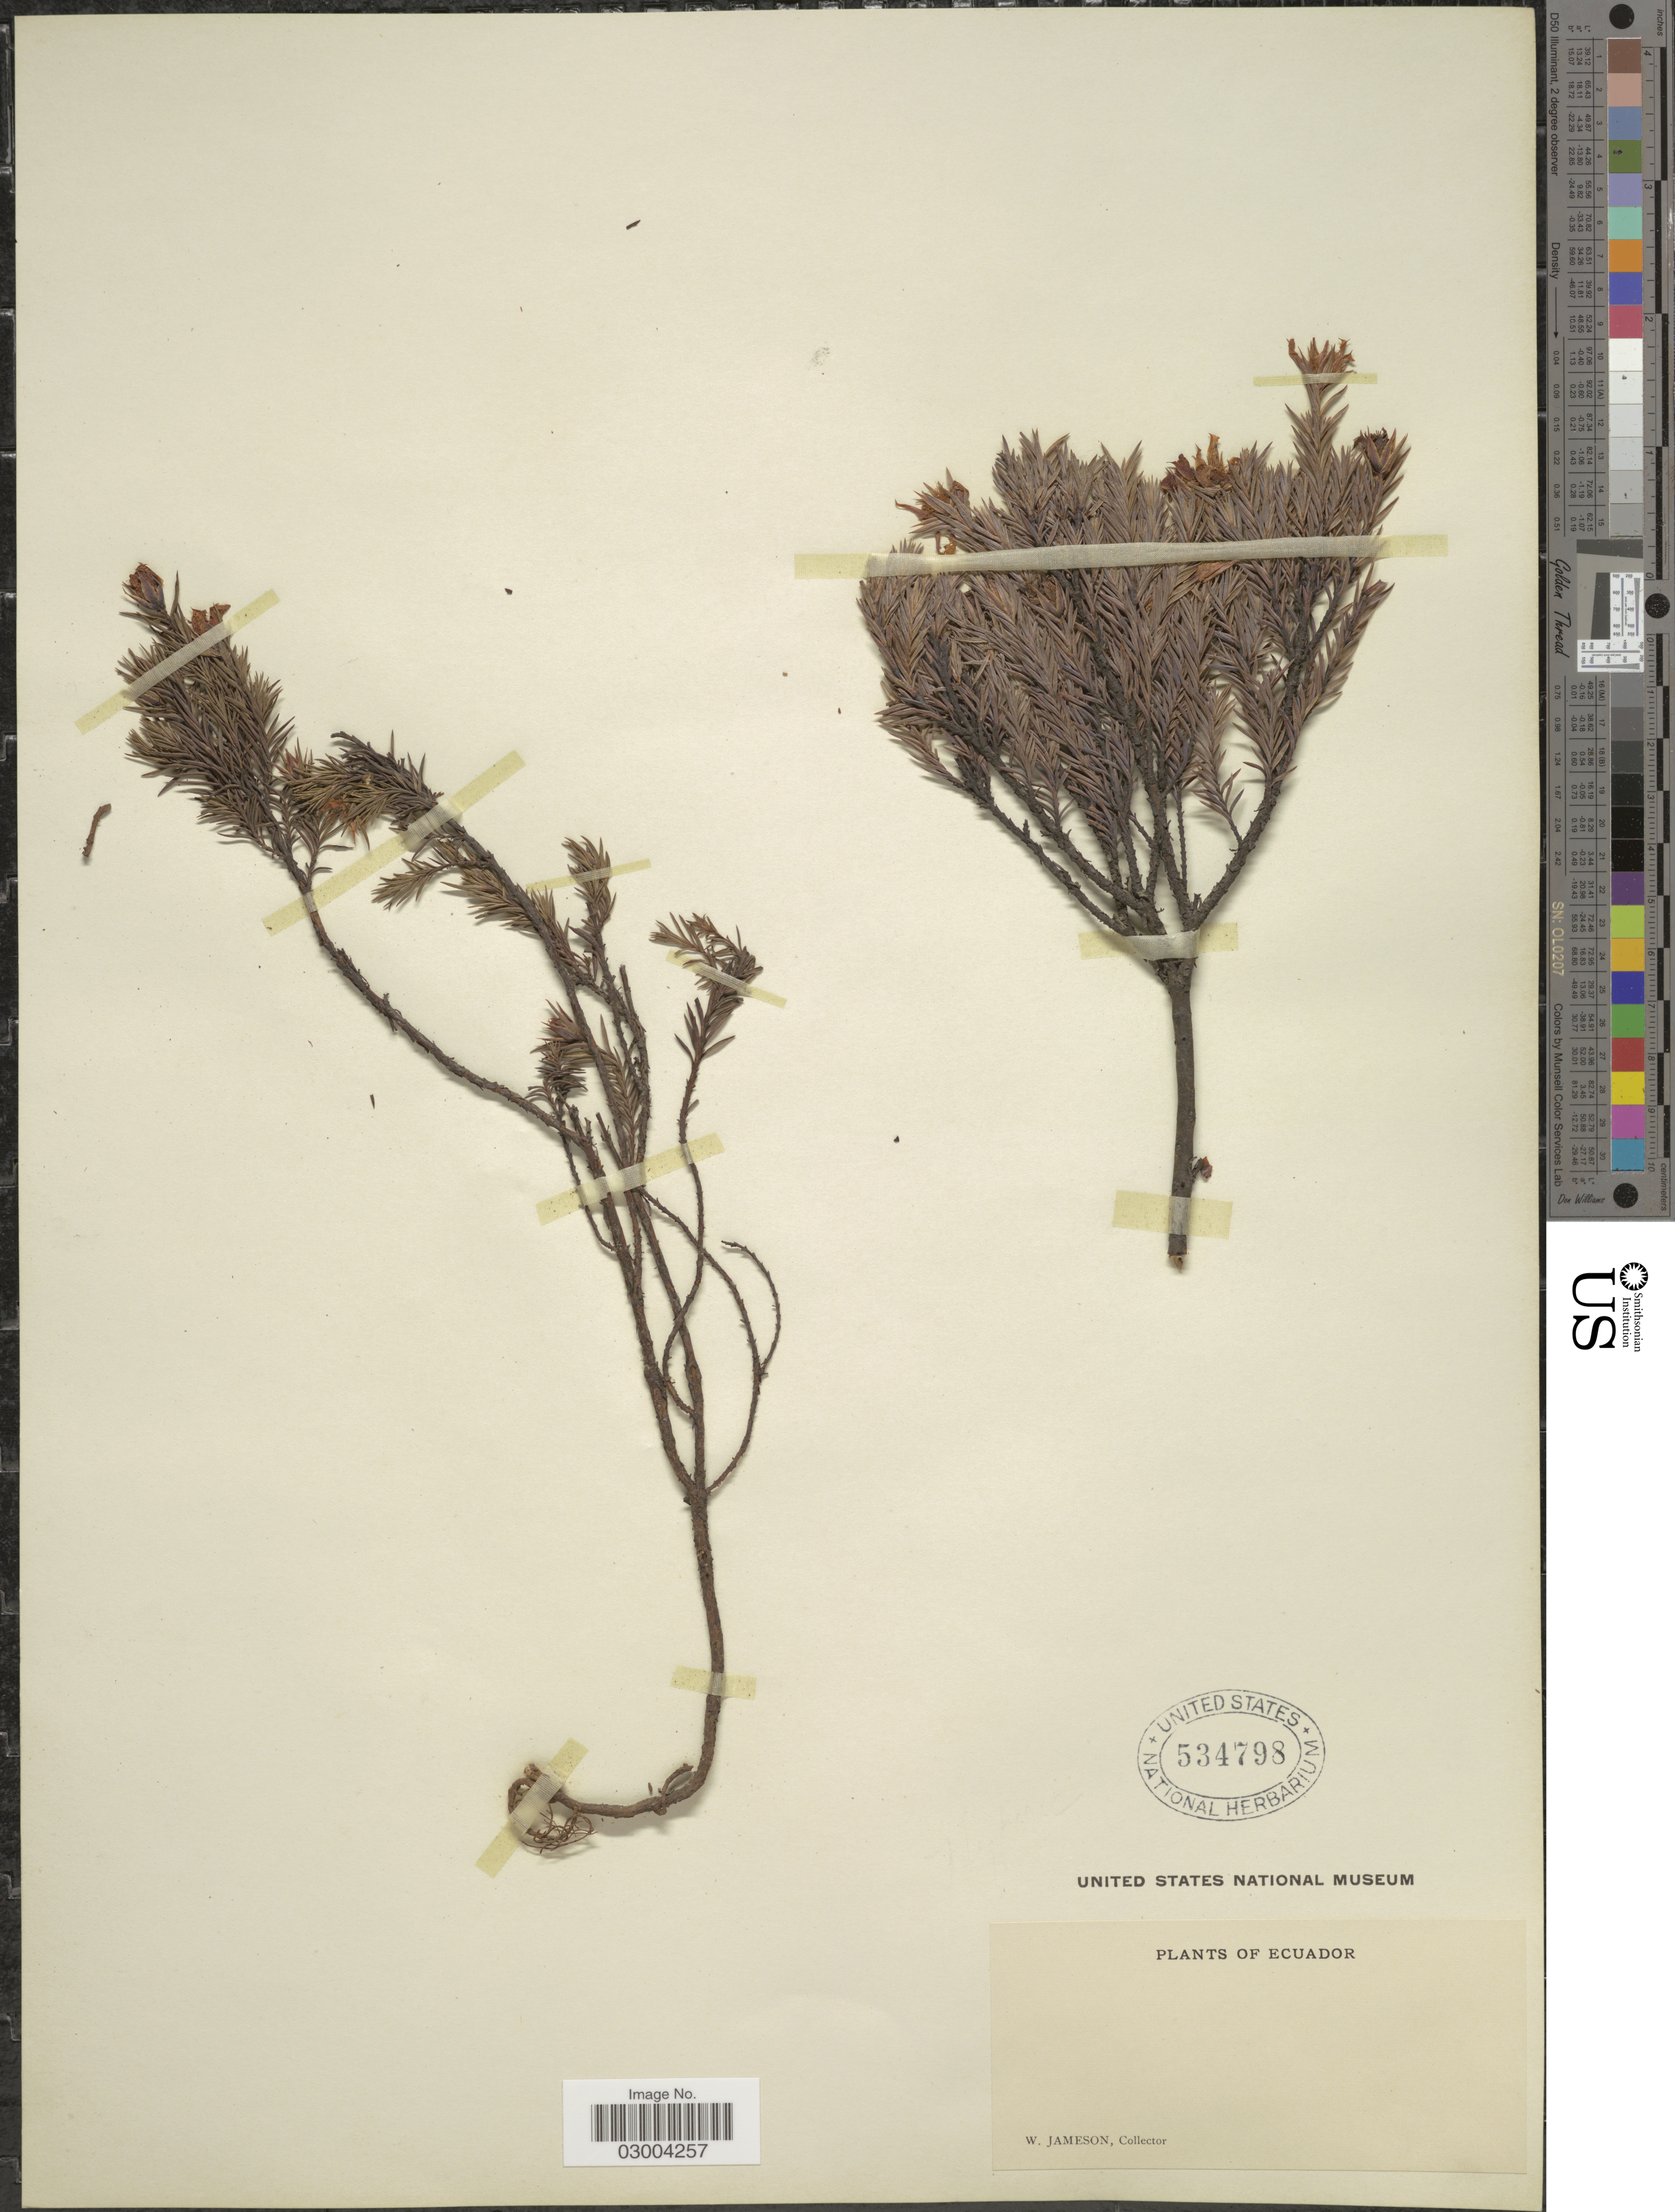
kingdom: Plantae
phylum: Tracheophyta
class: Magnoliopsida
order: Malpighiales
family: Hypericaceae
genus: Hypericum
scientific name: Hypericum sp.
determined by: Strong, M. T., (US), Smithsonian Institution - National Museum of Natural History (UNITED STATES)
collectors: W. Jameson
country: Ecuador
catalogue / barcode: US 534798